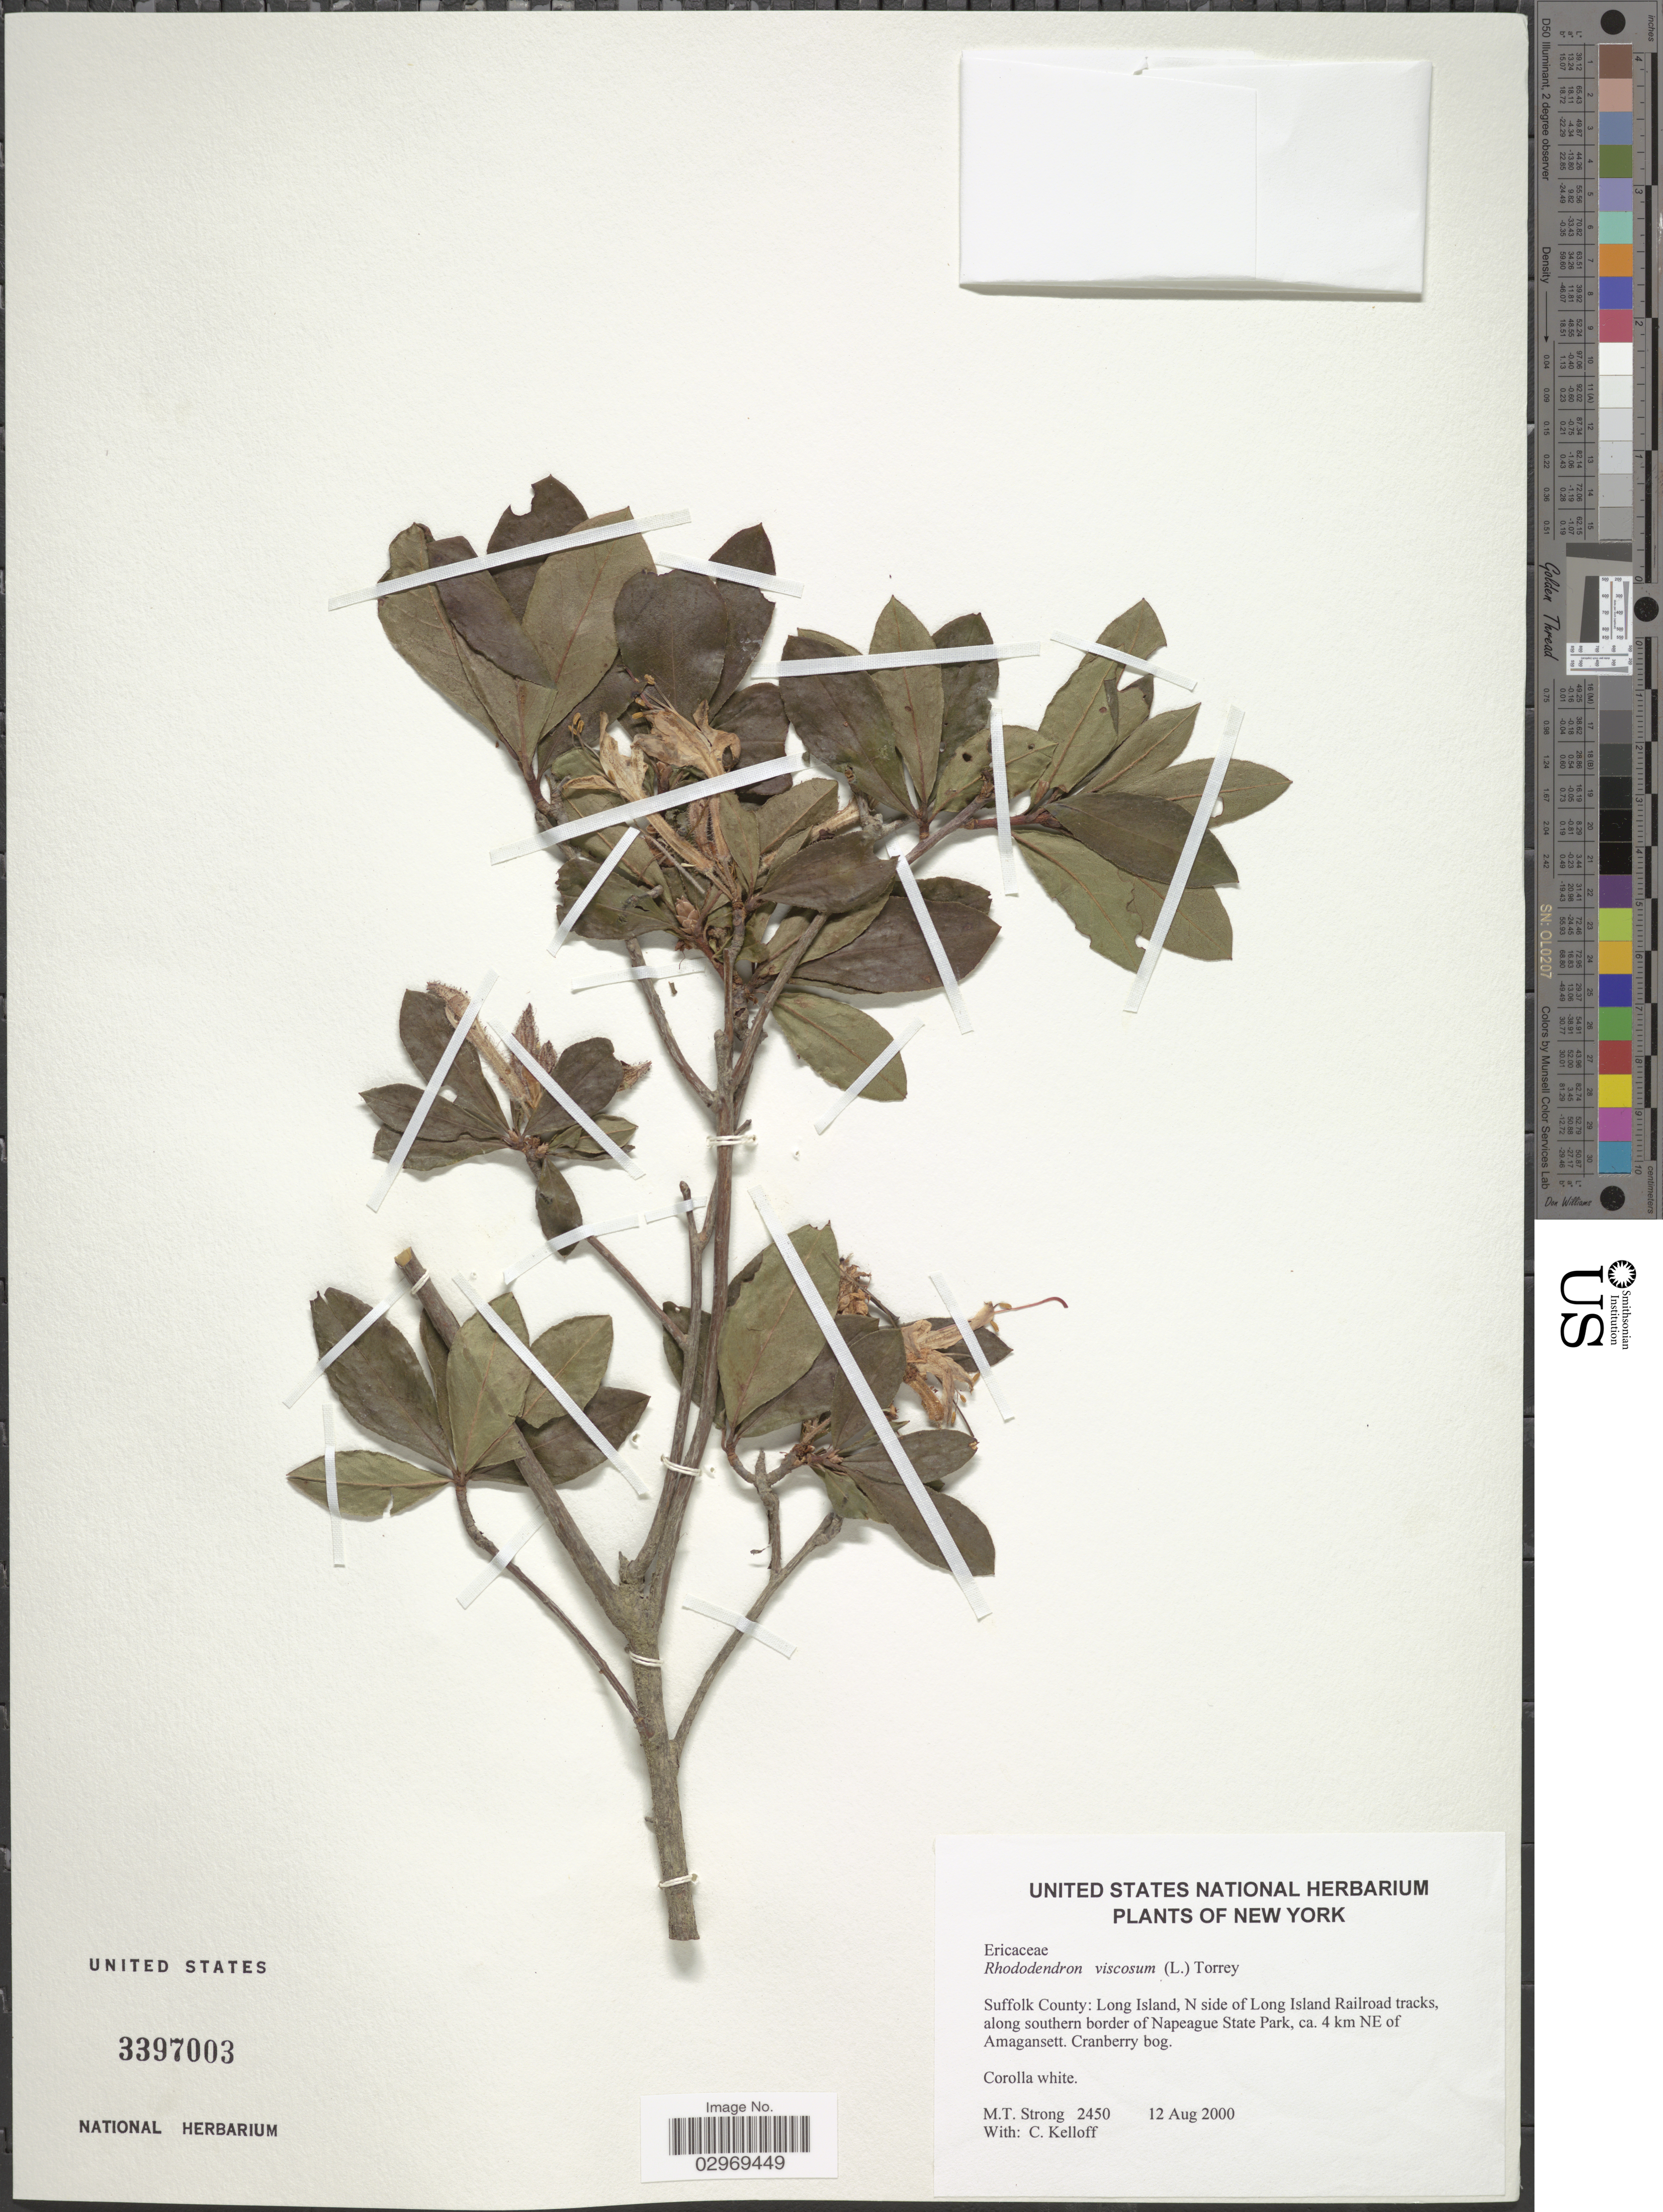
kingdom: Plantae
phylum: Tracheophyta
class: Magnoliopsida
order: Ericales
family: Ericaceae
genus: Rhododendron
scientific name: Rhododendron viscosum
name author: (L.) Torr.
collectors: M. T. Strong & C. L. Kelloff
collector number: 2450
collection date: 2000-08-12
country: United States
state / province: New York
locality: Suffolk County, Long Island, N side of Long Island Railroad tracks, along southern border of Napeague State Park, ca. 4 km NE of Amagansett, Cranberry bog.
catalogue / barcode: US 3397003